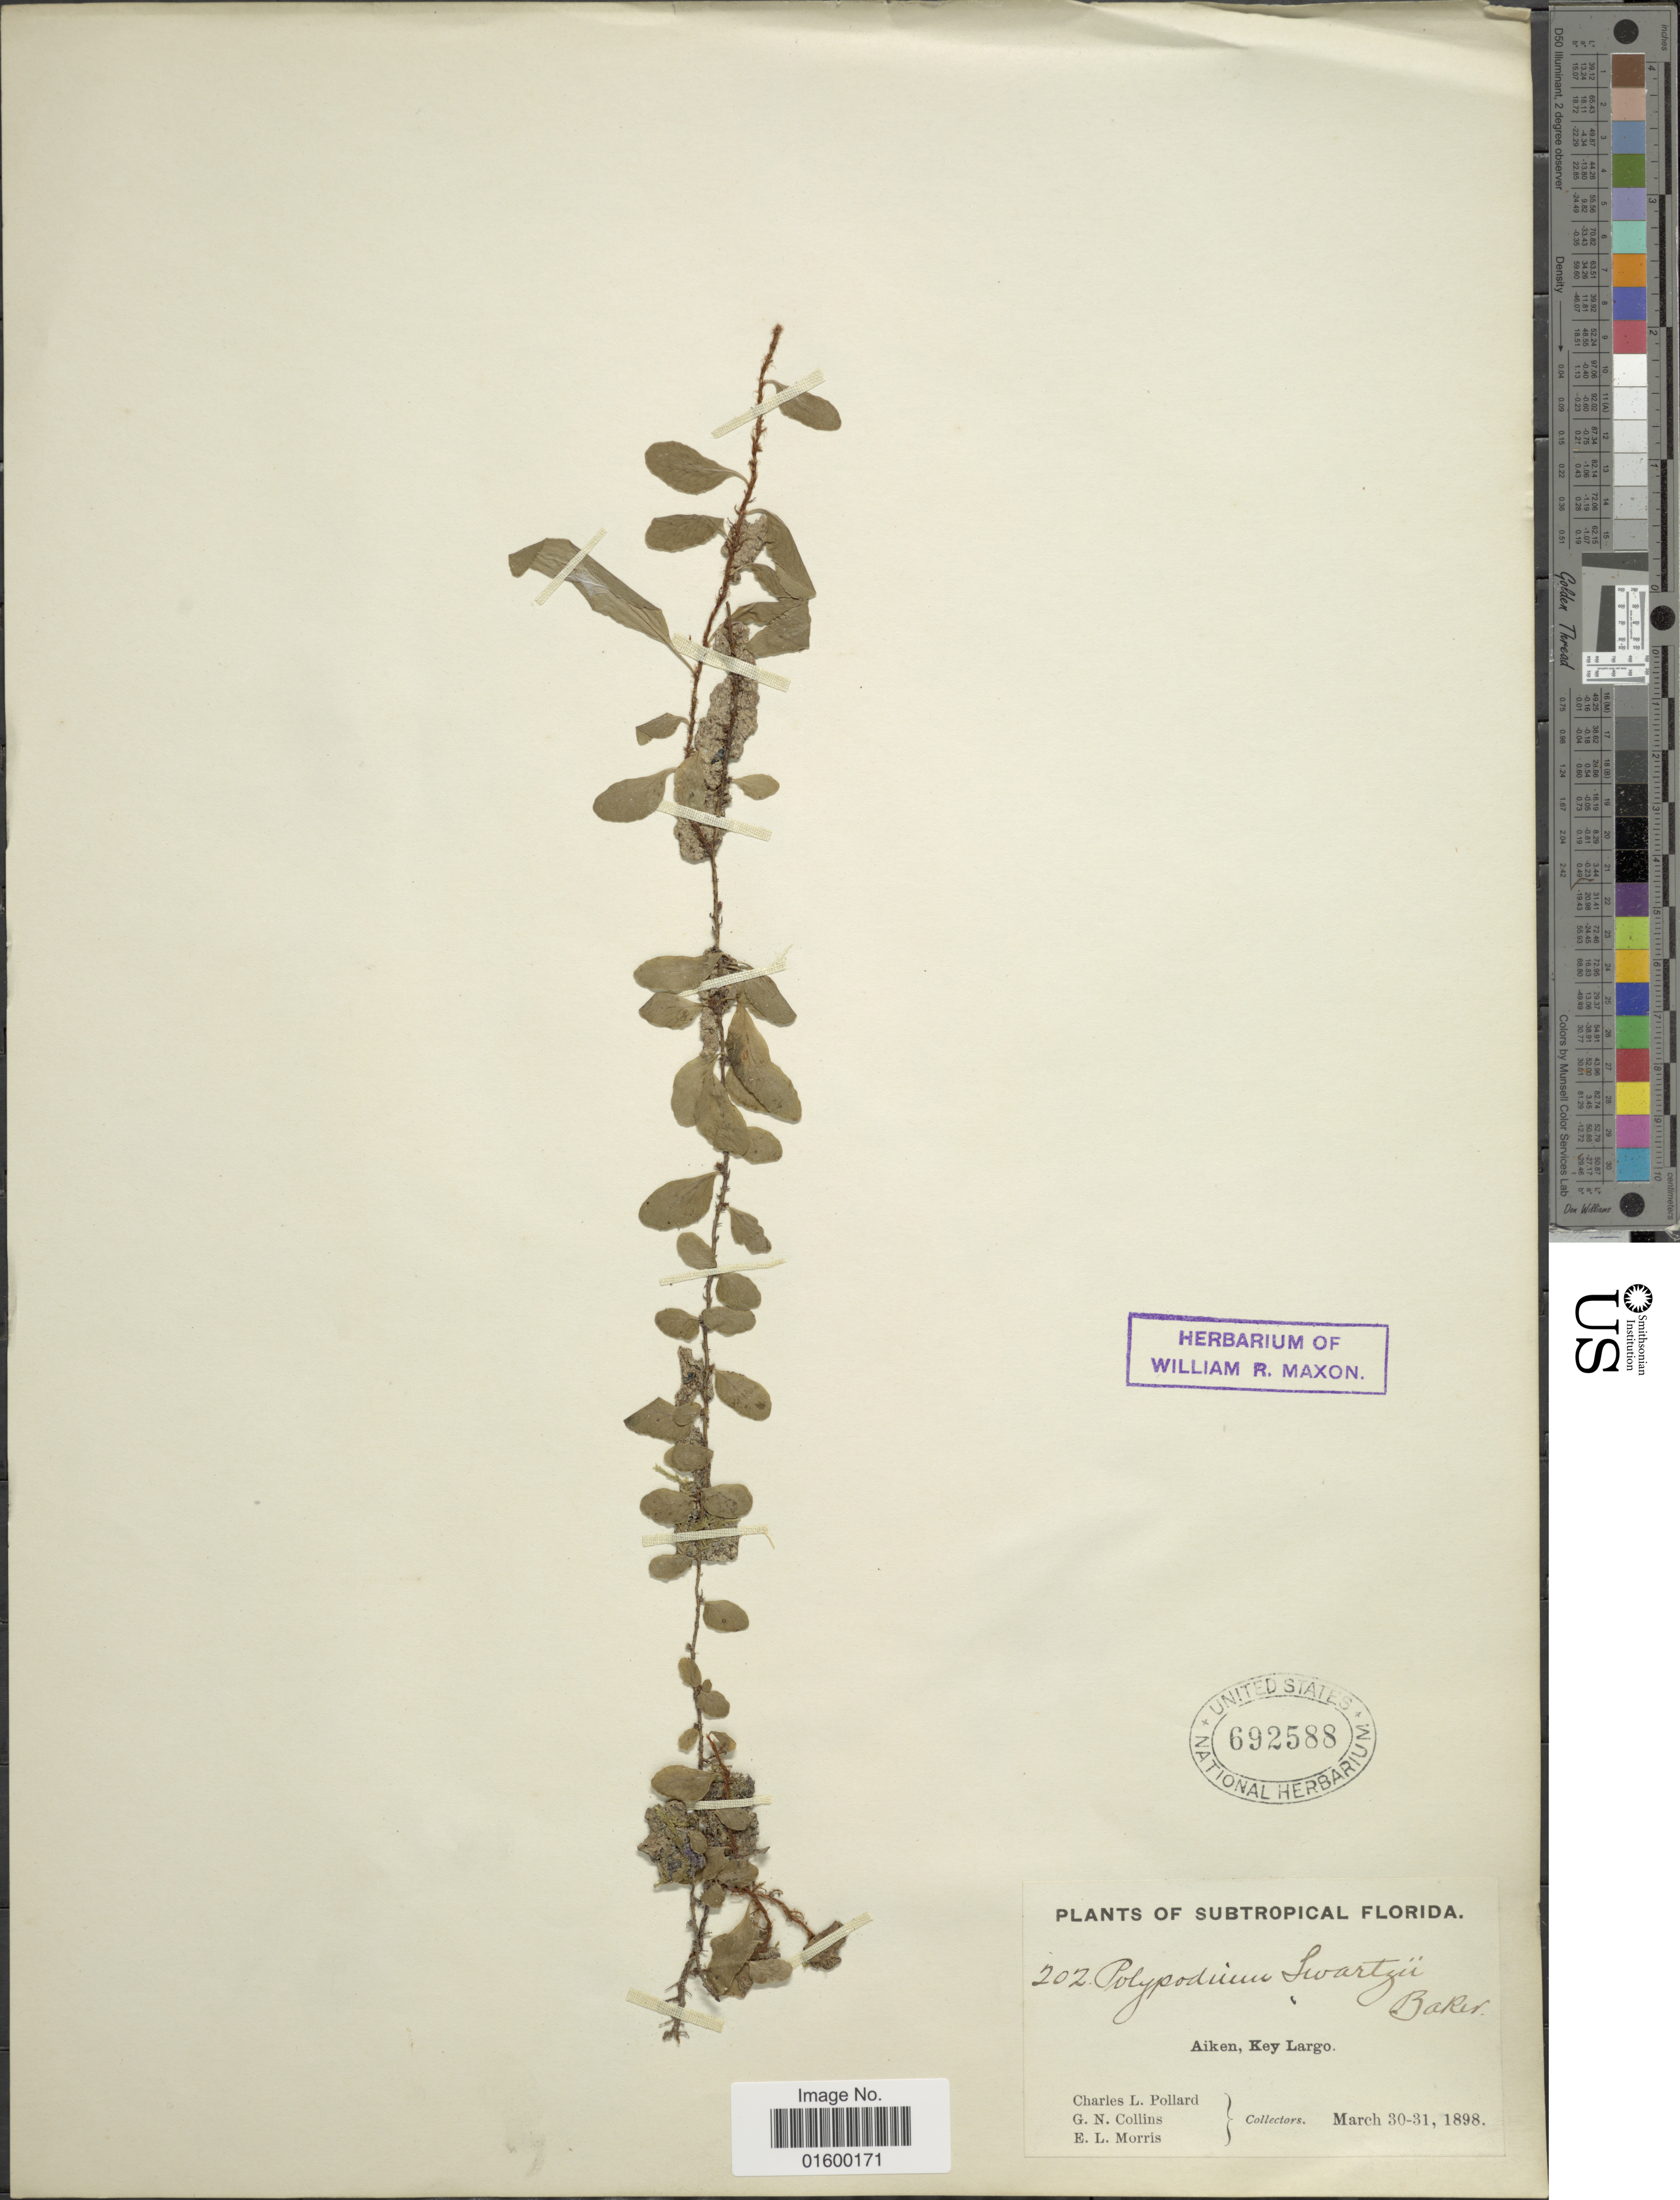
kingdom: Plantae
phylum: Tracheophyta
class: Polypodiopsida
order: Polypodiales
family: Polypodiaceae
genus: Microgramma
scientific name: Microgramma heterophylla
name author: (L.) Wherry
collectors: C. L. Pollard, G. Collins & E. Morris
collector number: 202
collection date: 1898-03-30/1898-03-31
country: United States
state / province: Florida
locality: Subtropical Florida, Aiken Key Largo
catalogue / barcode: US 292588